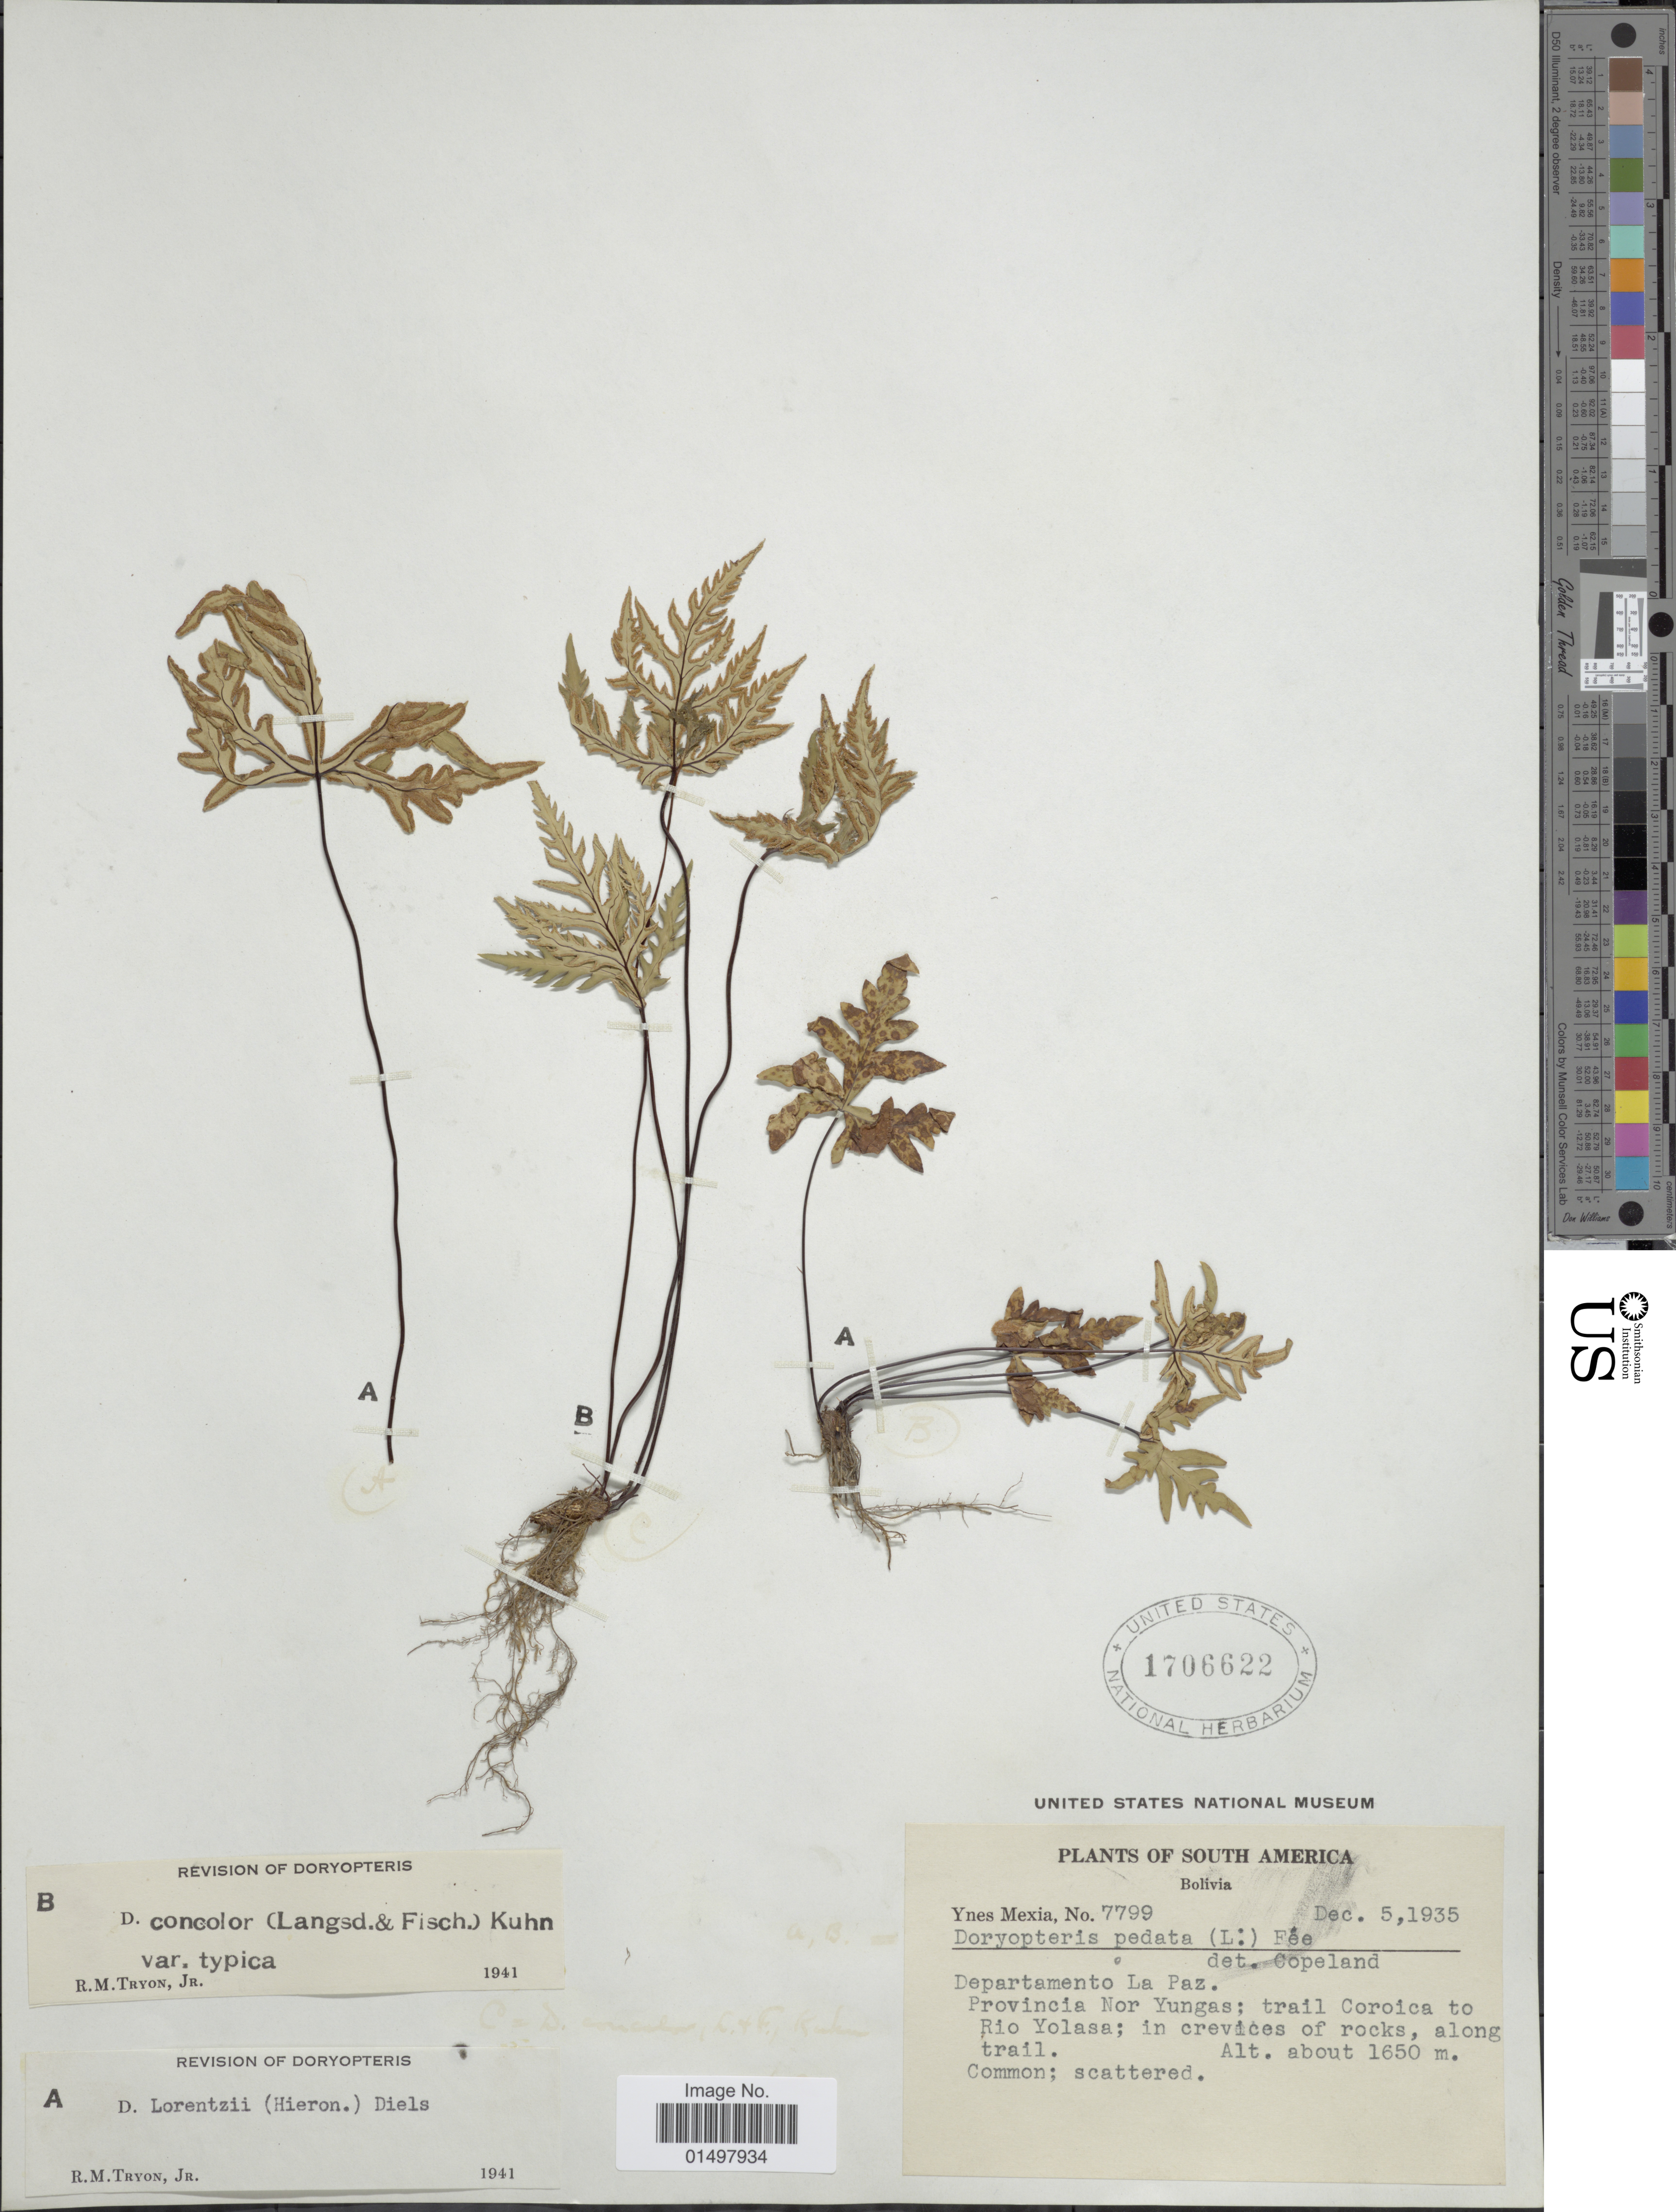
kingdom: Plantae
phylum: Tracheophyta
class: Polypodiopsida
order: Polypodiales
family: Pteridaceae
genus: Doryopteris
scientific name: Doryopteris concolor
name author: (Langsd. & Fisch.) Kuhn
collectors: Y. Mexia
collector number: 7799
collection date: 1935-12-05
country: Bolivia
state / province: La Paz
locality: Departamento La Paz. Provincia Nor Yungas; trail Coroica to Rio Yolasa.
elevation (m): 1650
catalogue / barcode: US 1706622